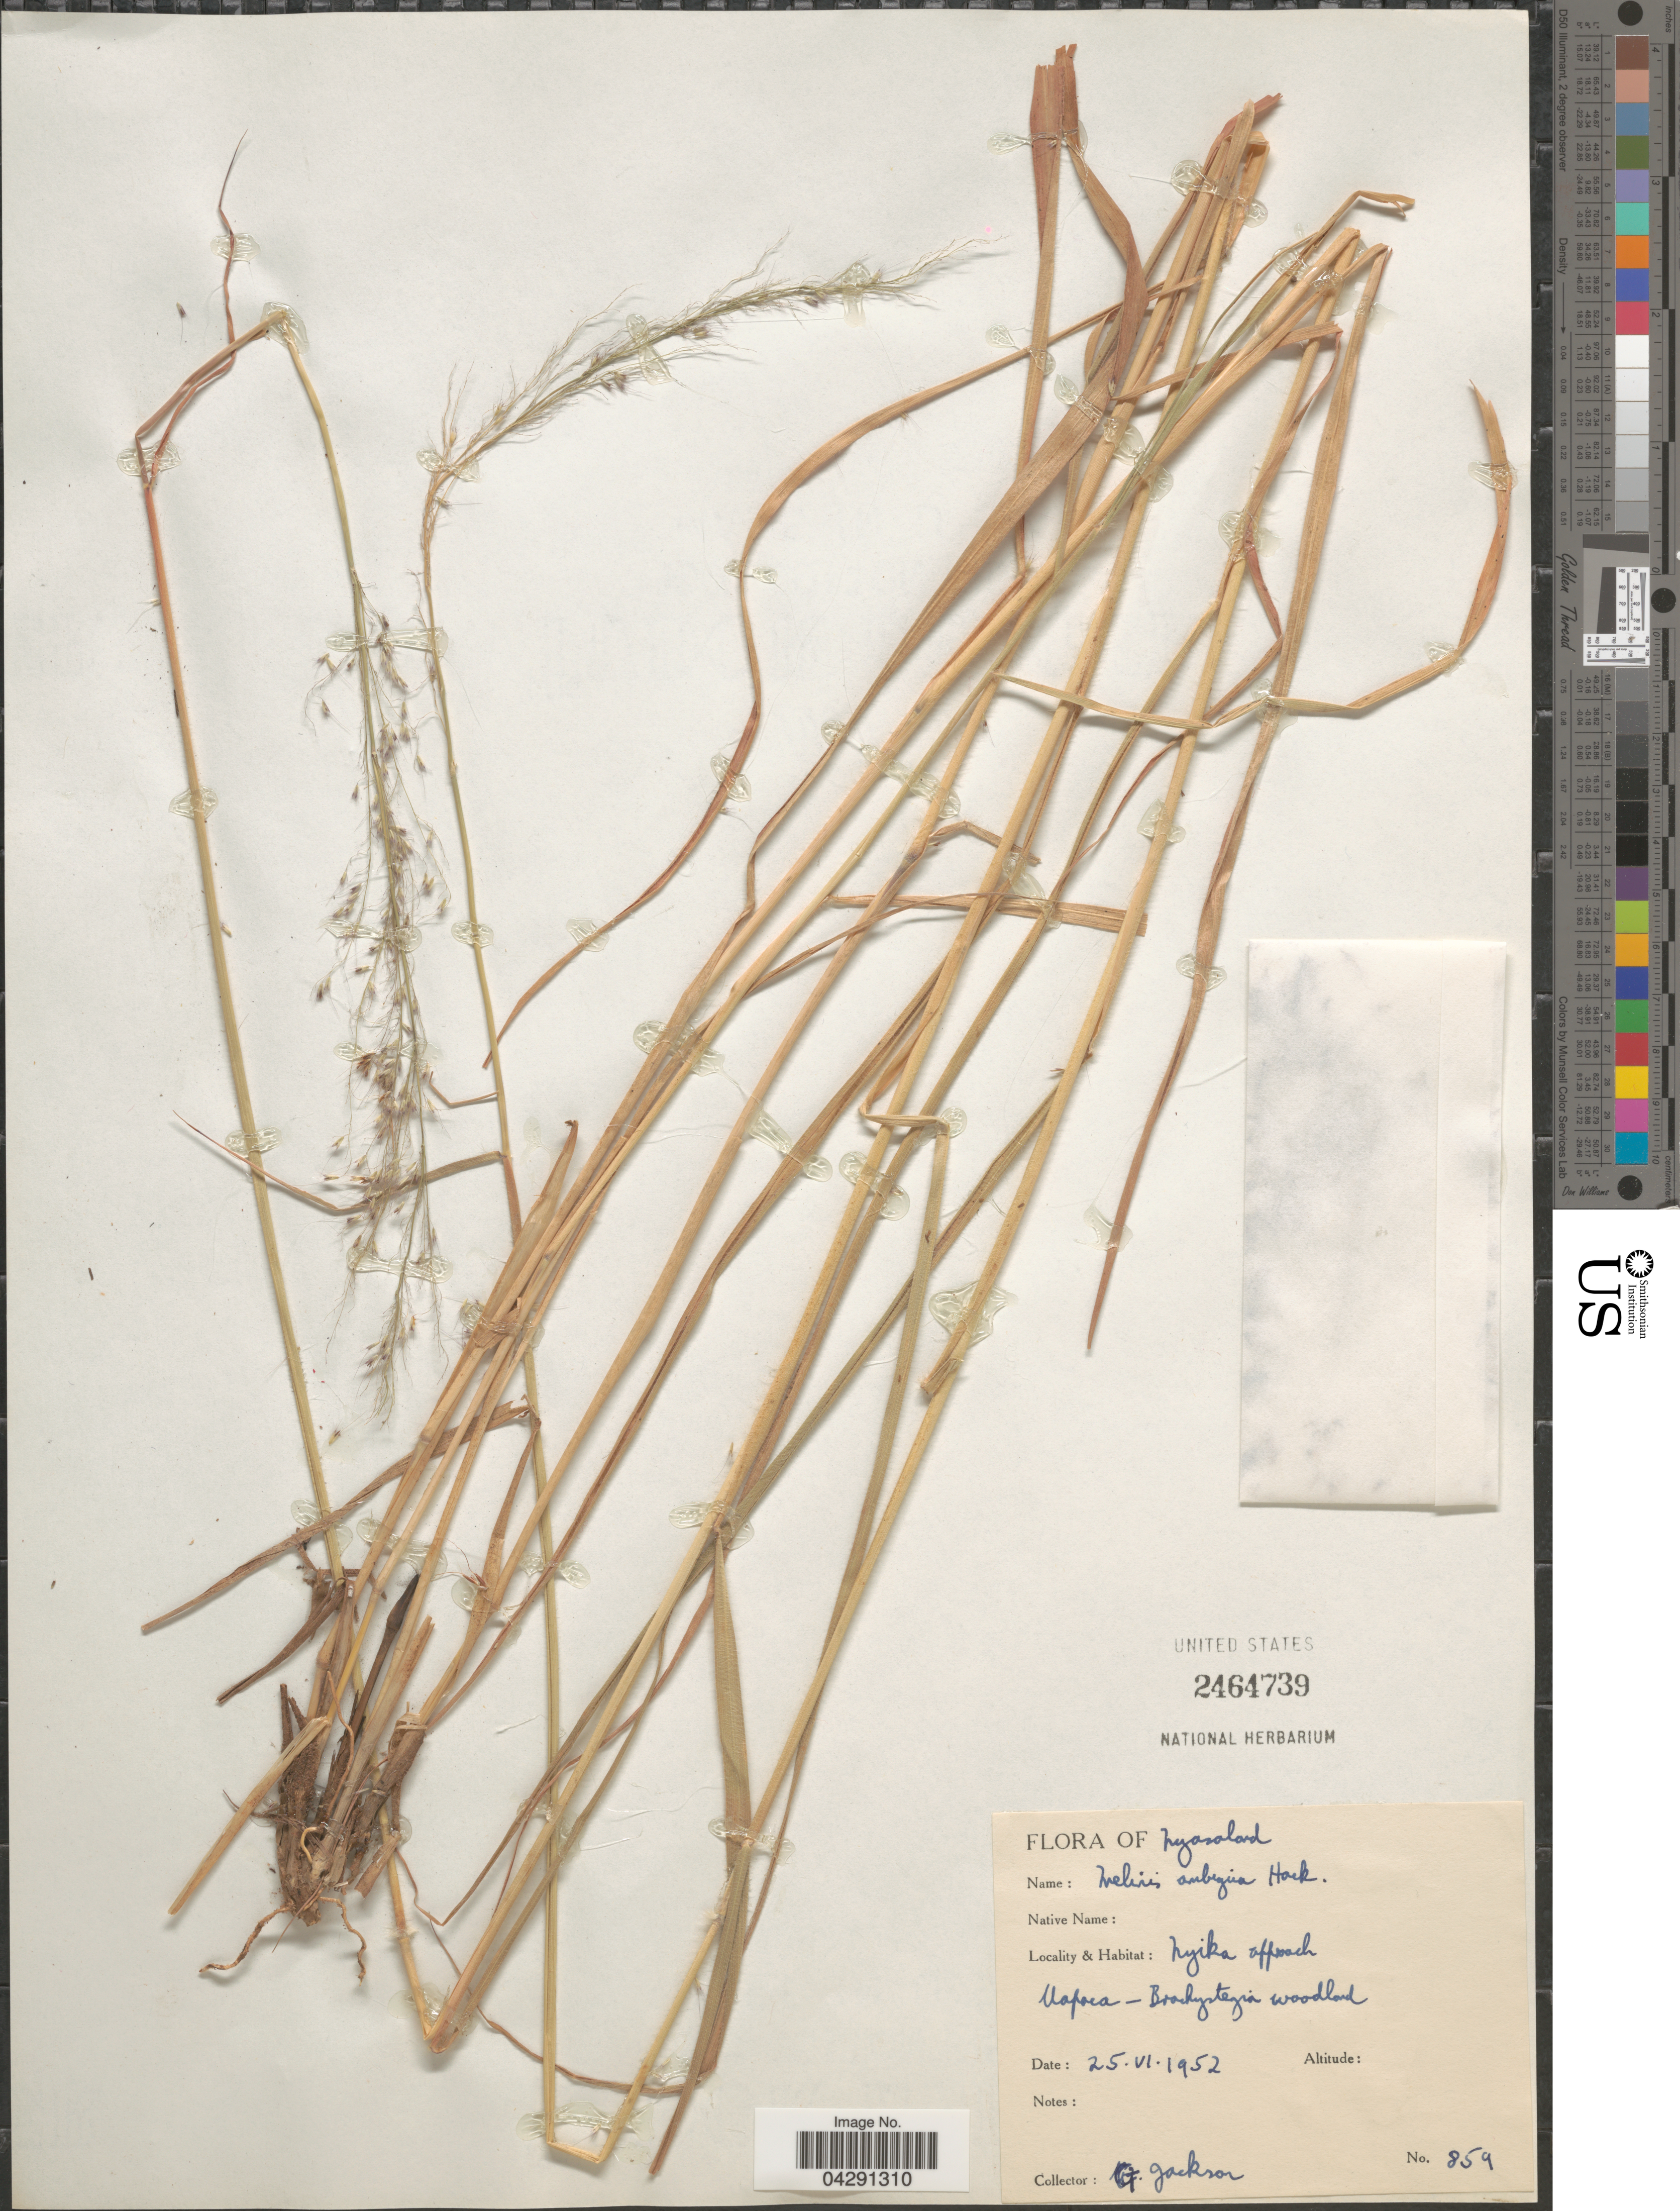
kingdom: Plantae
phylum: Tracheophyta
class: Liliopsida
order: Poales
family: Poaceae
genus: Melinis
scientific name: Melinis ambigua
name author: Hack.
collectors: G. Jackson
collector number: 859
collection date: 1952-06-25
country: Malawi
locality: Nyasaland. Nyika approach.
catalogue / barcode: US 2464739